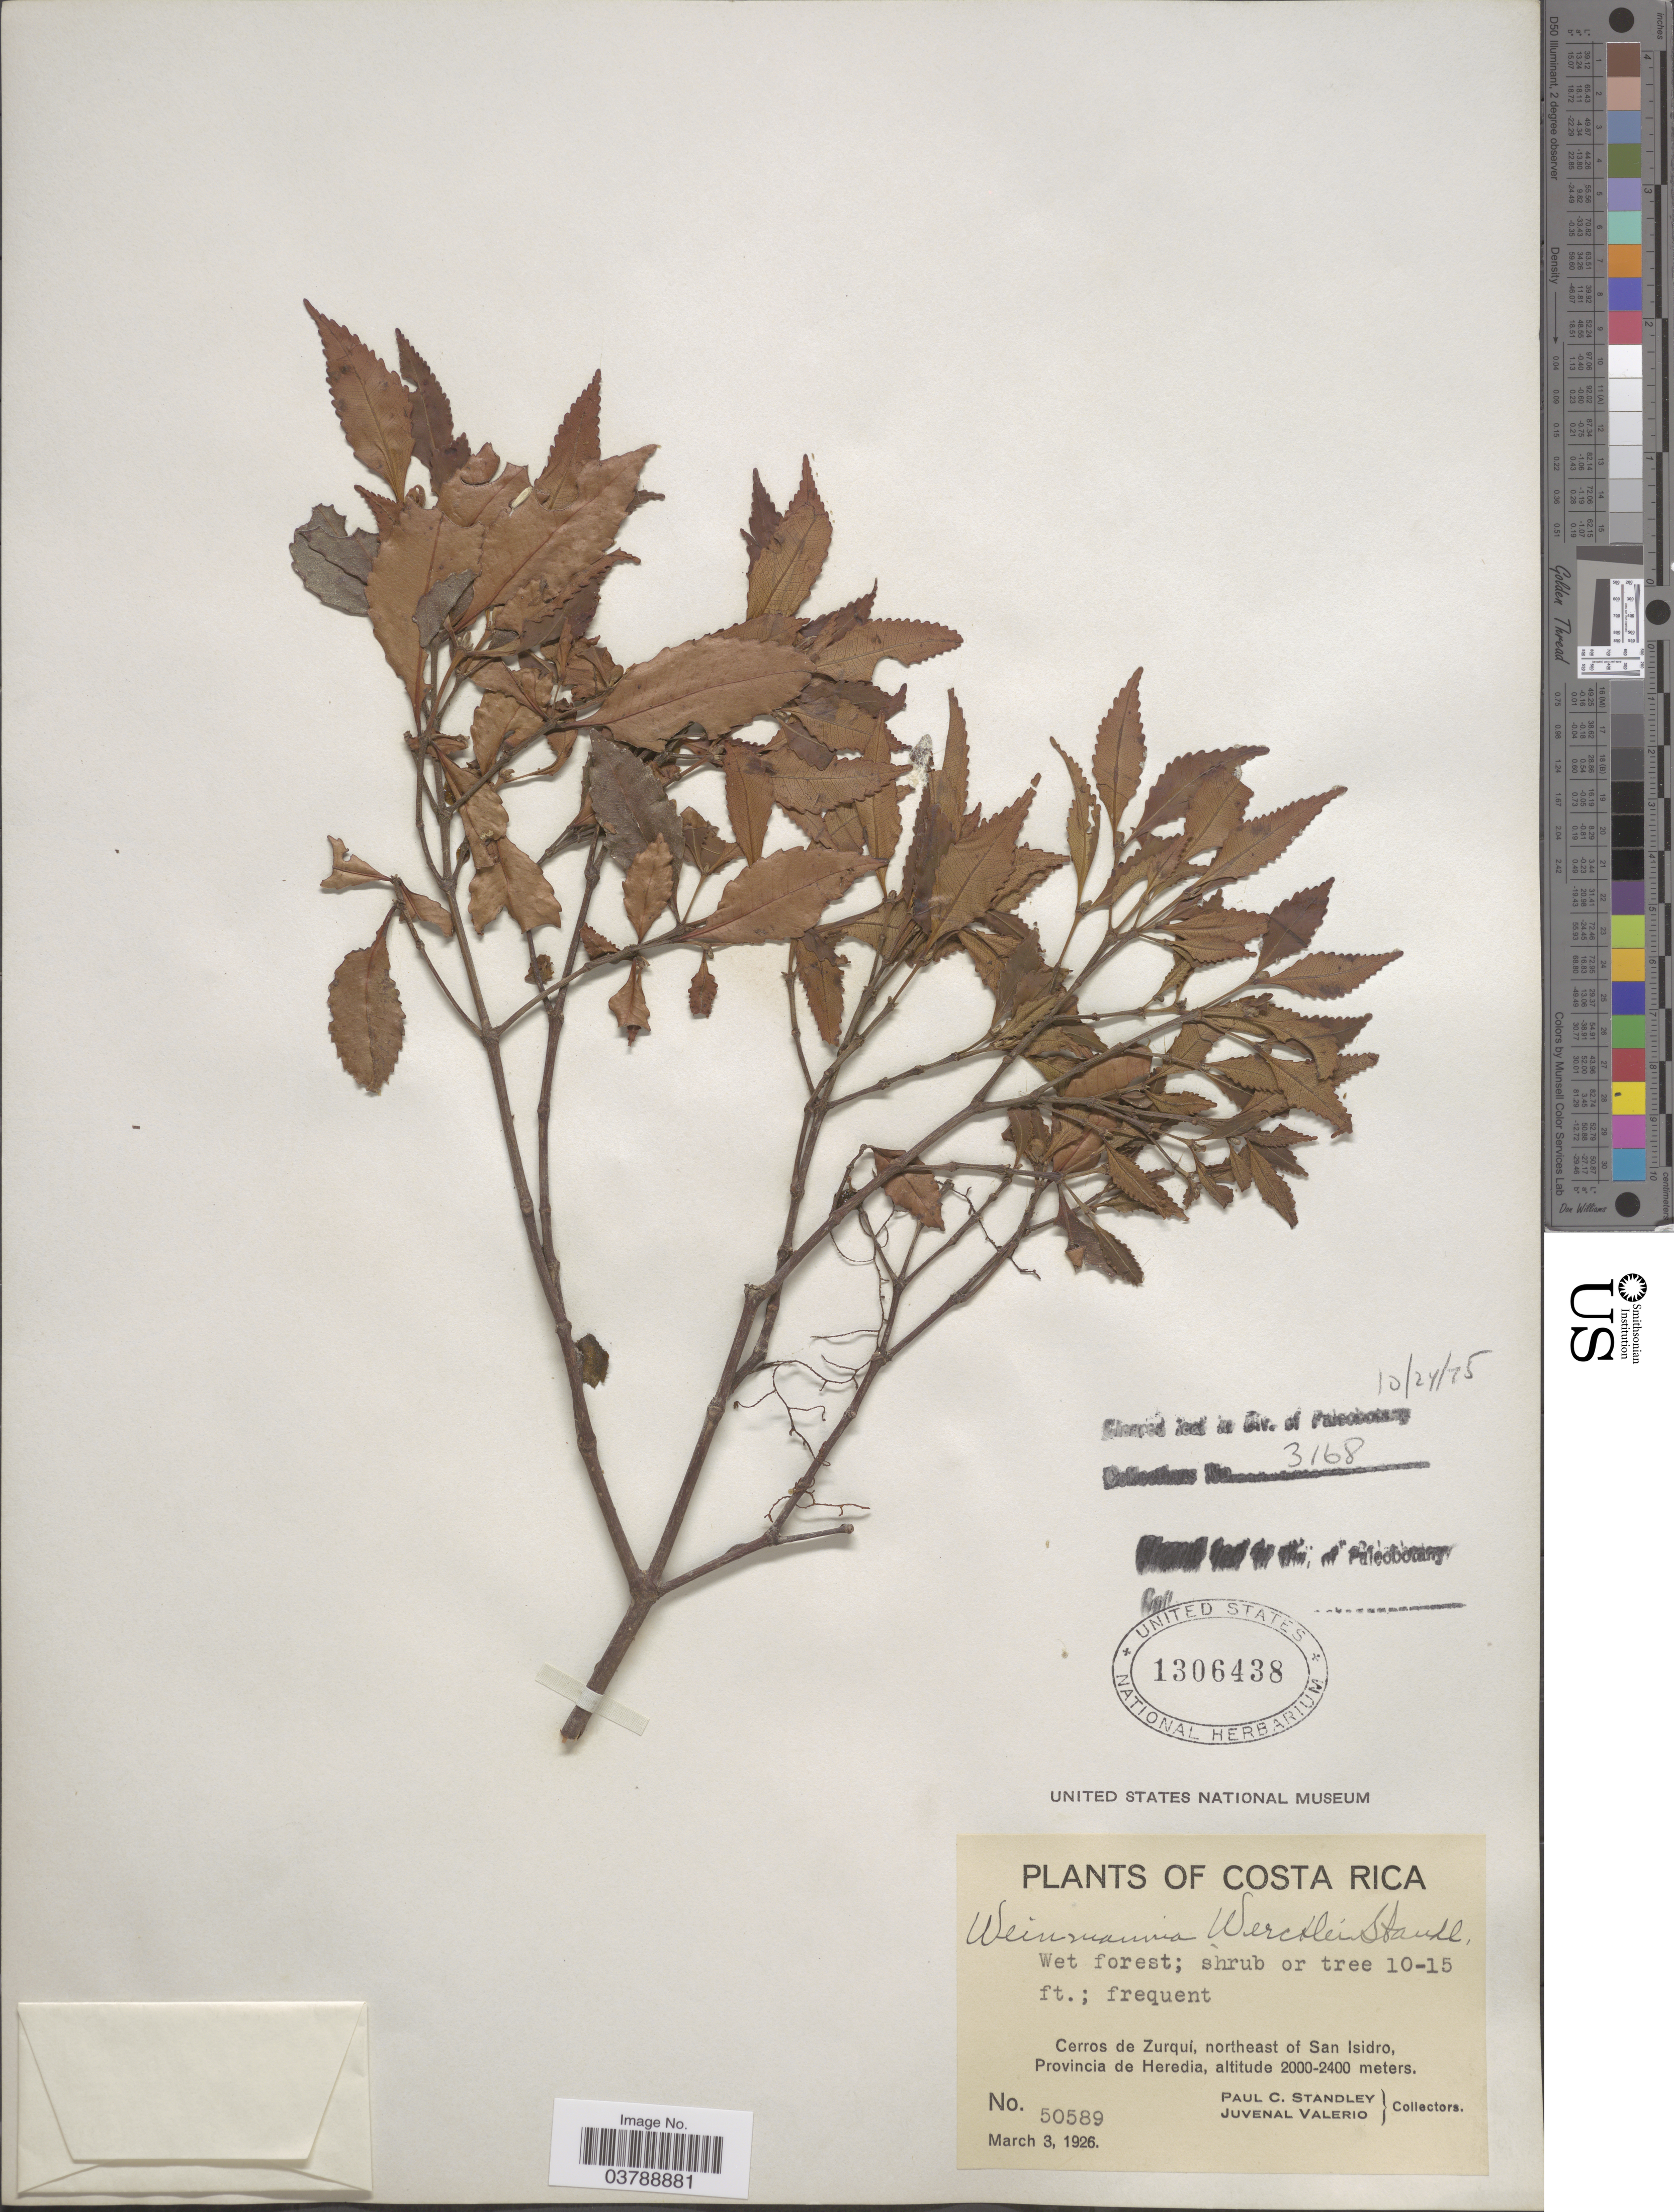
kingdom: Plantae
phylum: Tracheophyta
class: Magnoliopsida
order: Oxalidales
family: Cunoniaceae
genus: Weinmannia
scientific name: Weinmannia wercklei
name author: Standl.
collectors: P. C. Standley & J. Valerio R.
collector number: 50589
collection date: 1926-03-03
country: Costa Rica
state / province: Heredia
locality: Cerros de Zurqui, northeast of San Isidro.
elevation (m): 2000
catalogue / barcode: US 1306438